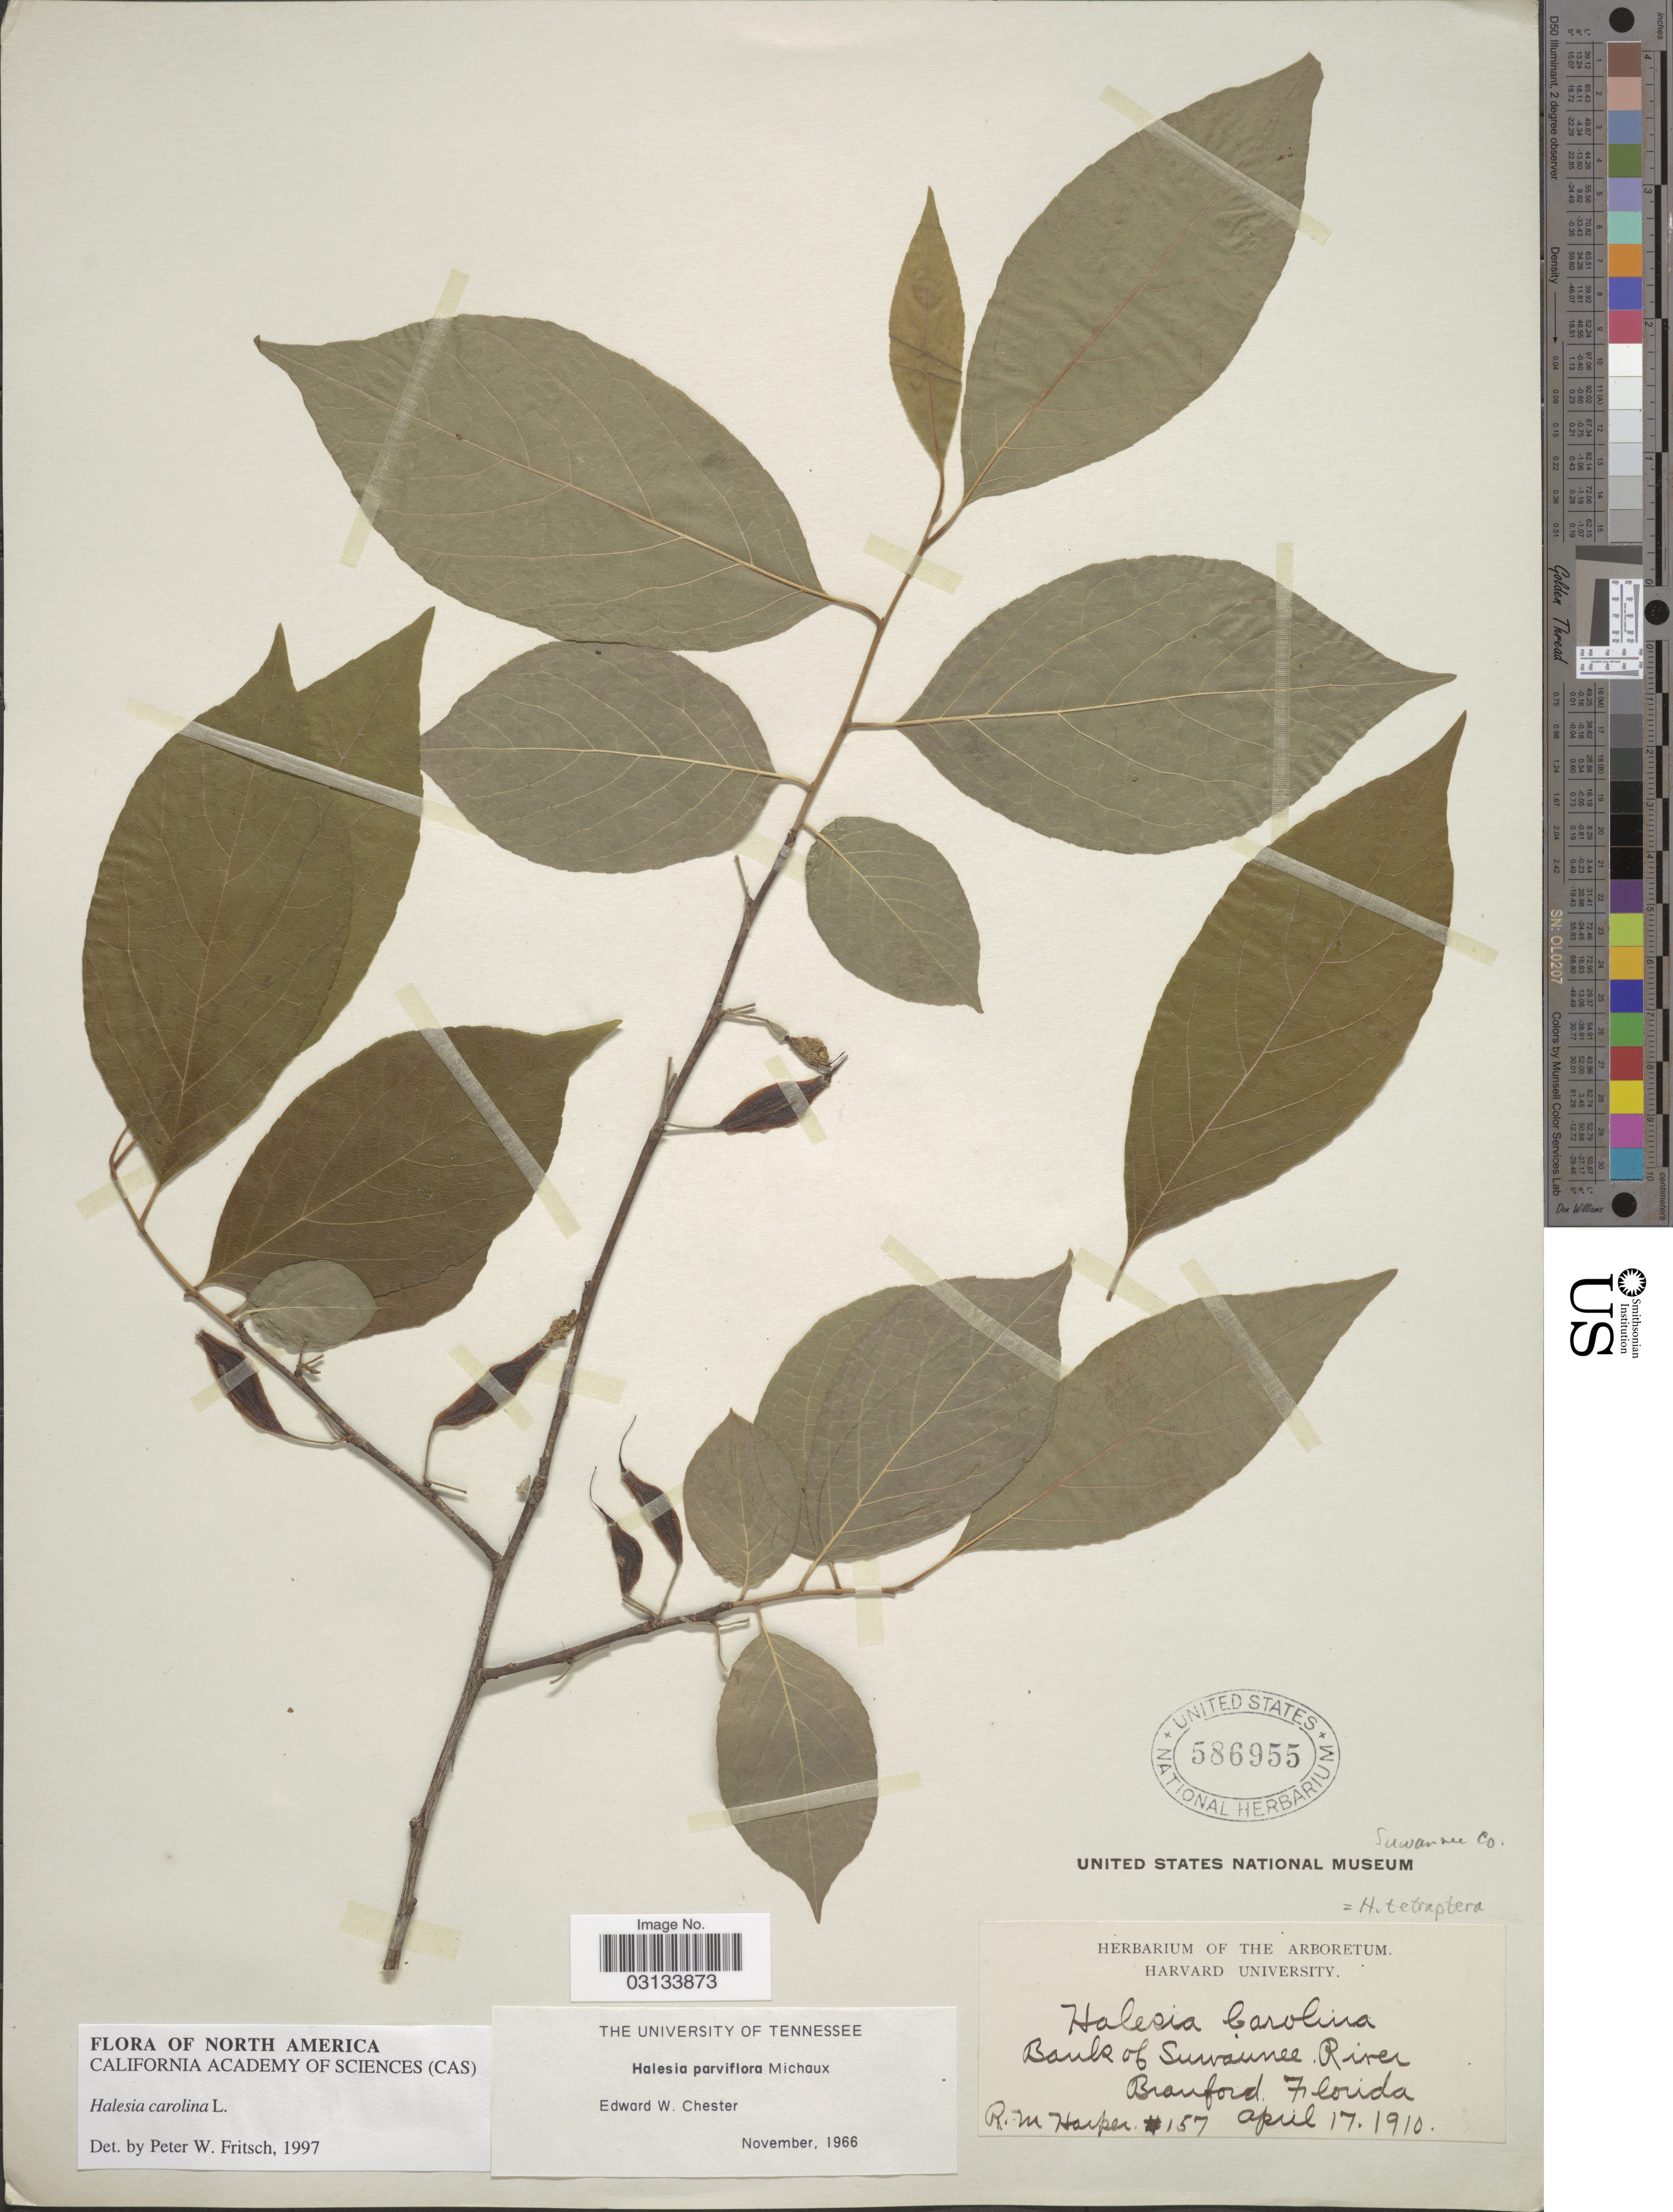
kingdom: Plantae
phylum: Tracheophyta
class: Magnoliopsida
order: Ericales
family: Styracaceae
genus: Halesia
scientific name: Halesia carolina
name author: L.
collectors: R. Harper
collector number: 157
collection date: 1910-04-17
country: United States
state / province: Florida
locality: Bank of Suwannee. River Branford. Suwannee Co.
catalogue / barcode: US 586955